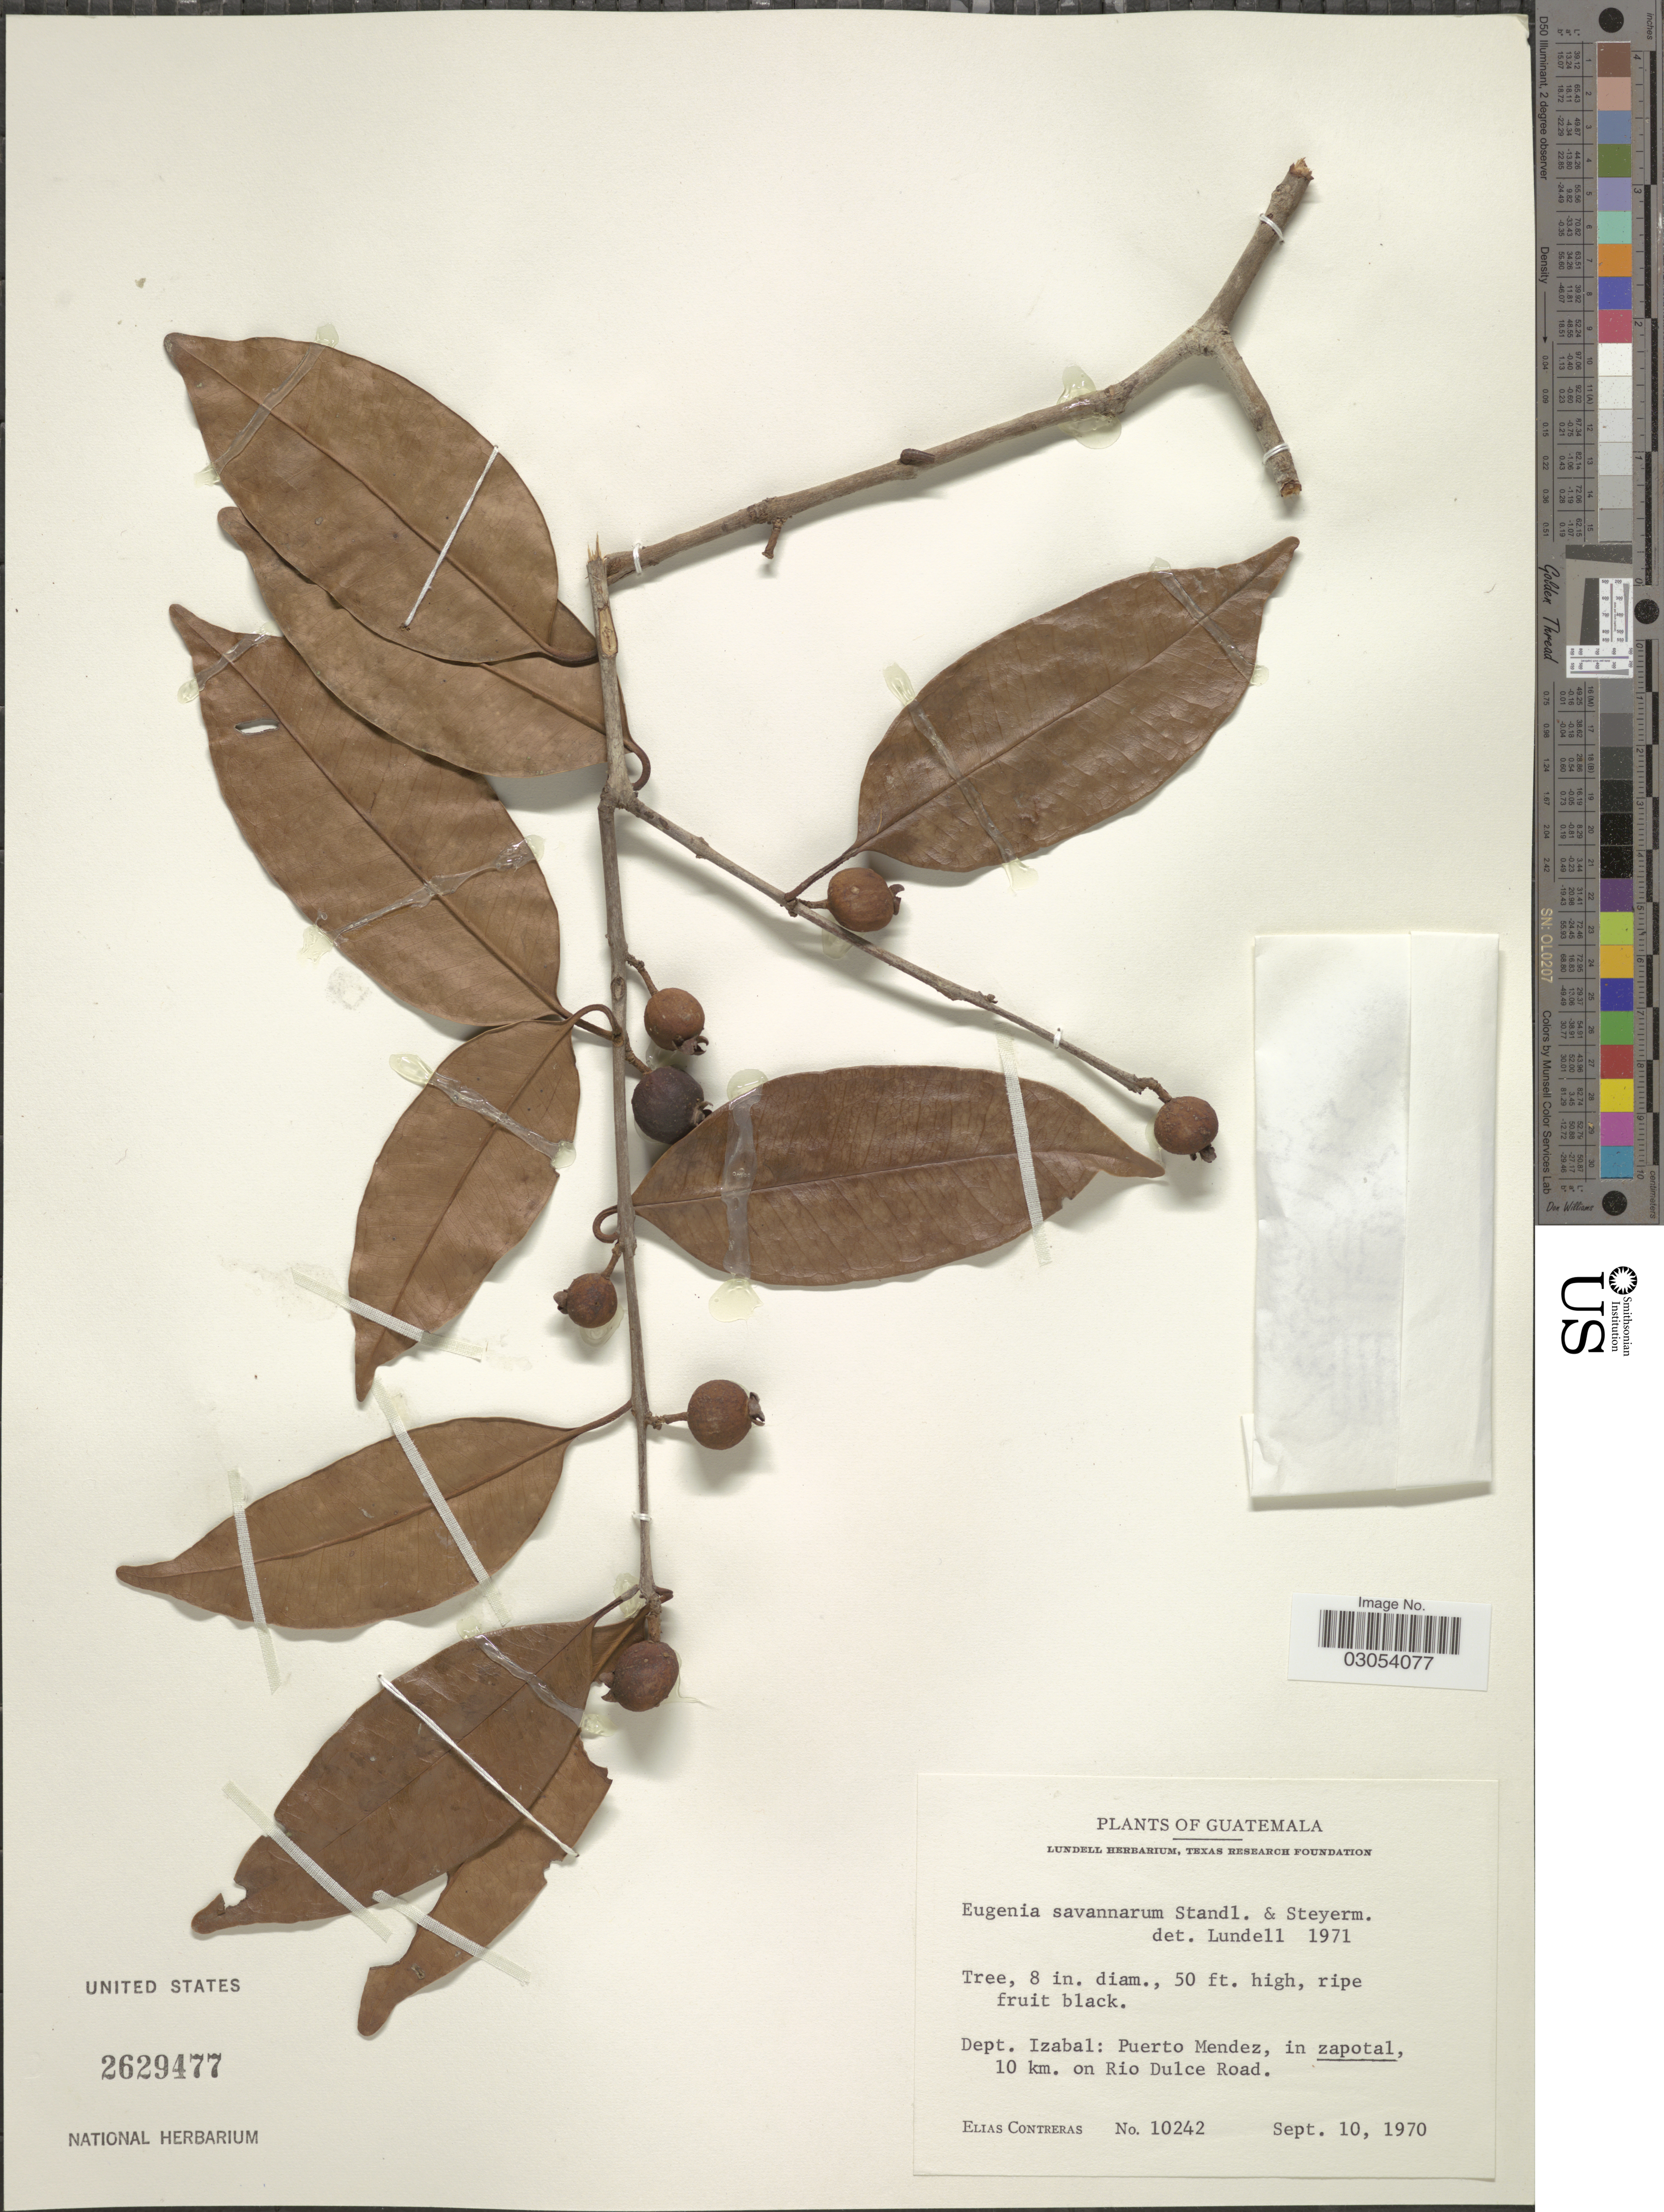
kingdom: Plantae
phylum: Tracheophyta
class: Magnoliopsida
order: Myrtales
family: Myrtaceae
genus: Eugenia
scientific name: Eugenia savannarum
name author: Standl. & Steyerm.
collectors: E. Contreras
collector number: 10242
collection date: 1970-09-10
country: Guatemala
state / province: Izabal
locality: Dept. Izabal: Puerto Mendez, in zapotal, 10 km. on Rio Dulce Road.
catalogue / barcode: US 2629477